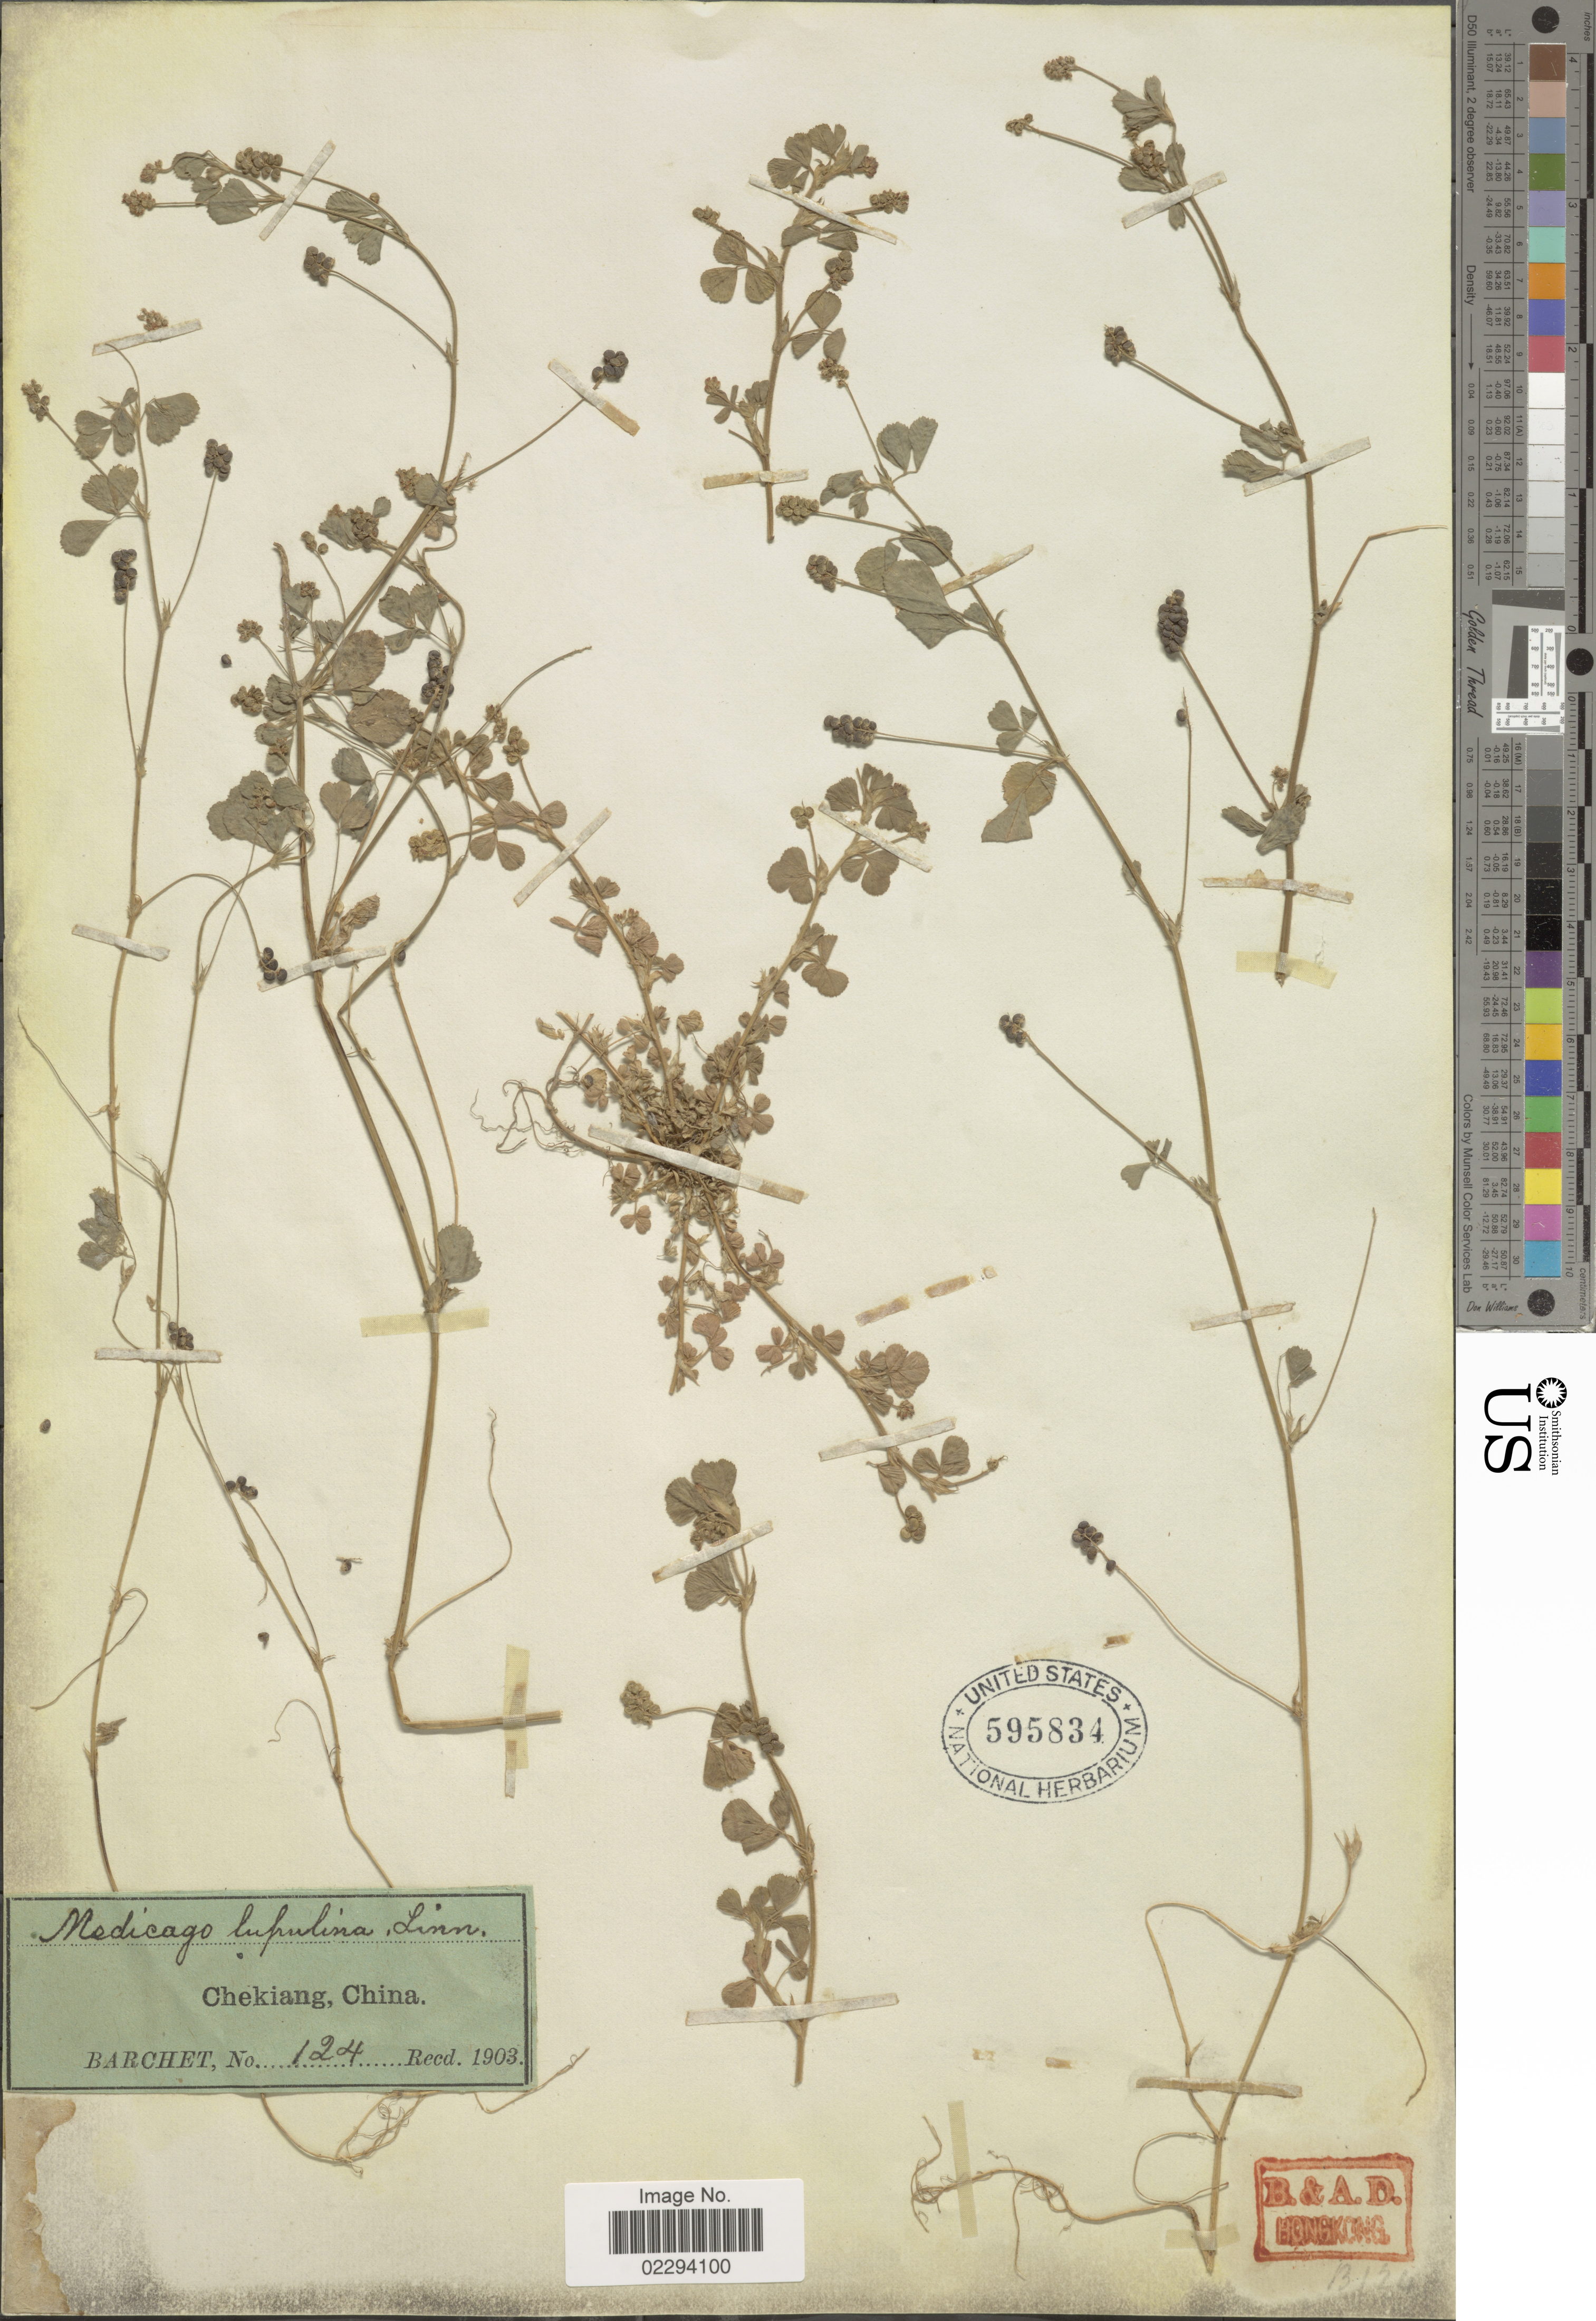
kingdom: Plantae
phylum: Tracheophyta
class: Magnoliopsida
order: Fabales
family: Fabaceae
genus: Medicago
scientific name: Medicago lupulina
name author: L.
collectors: Barchet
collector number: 124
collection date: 1903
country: China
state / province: Zhejiang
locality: Chekiang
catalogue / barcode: US 595834